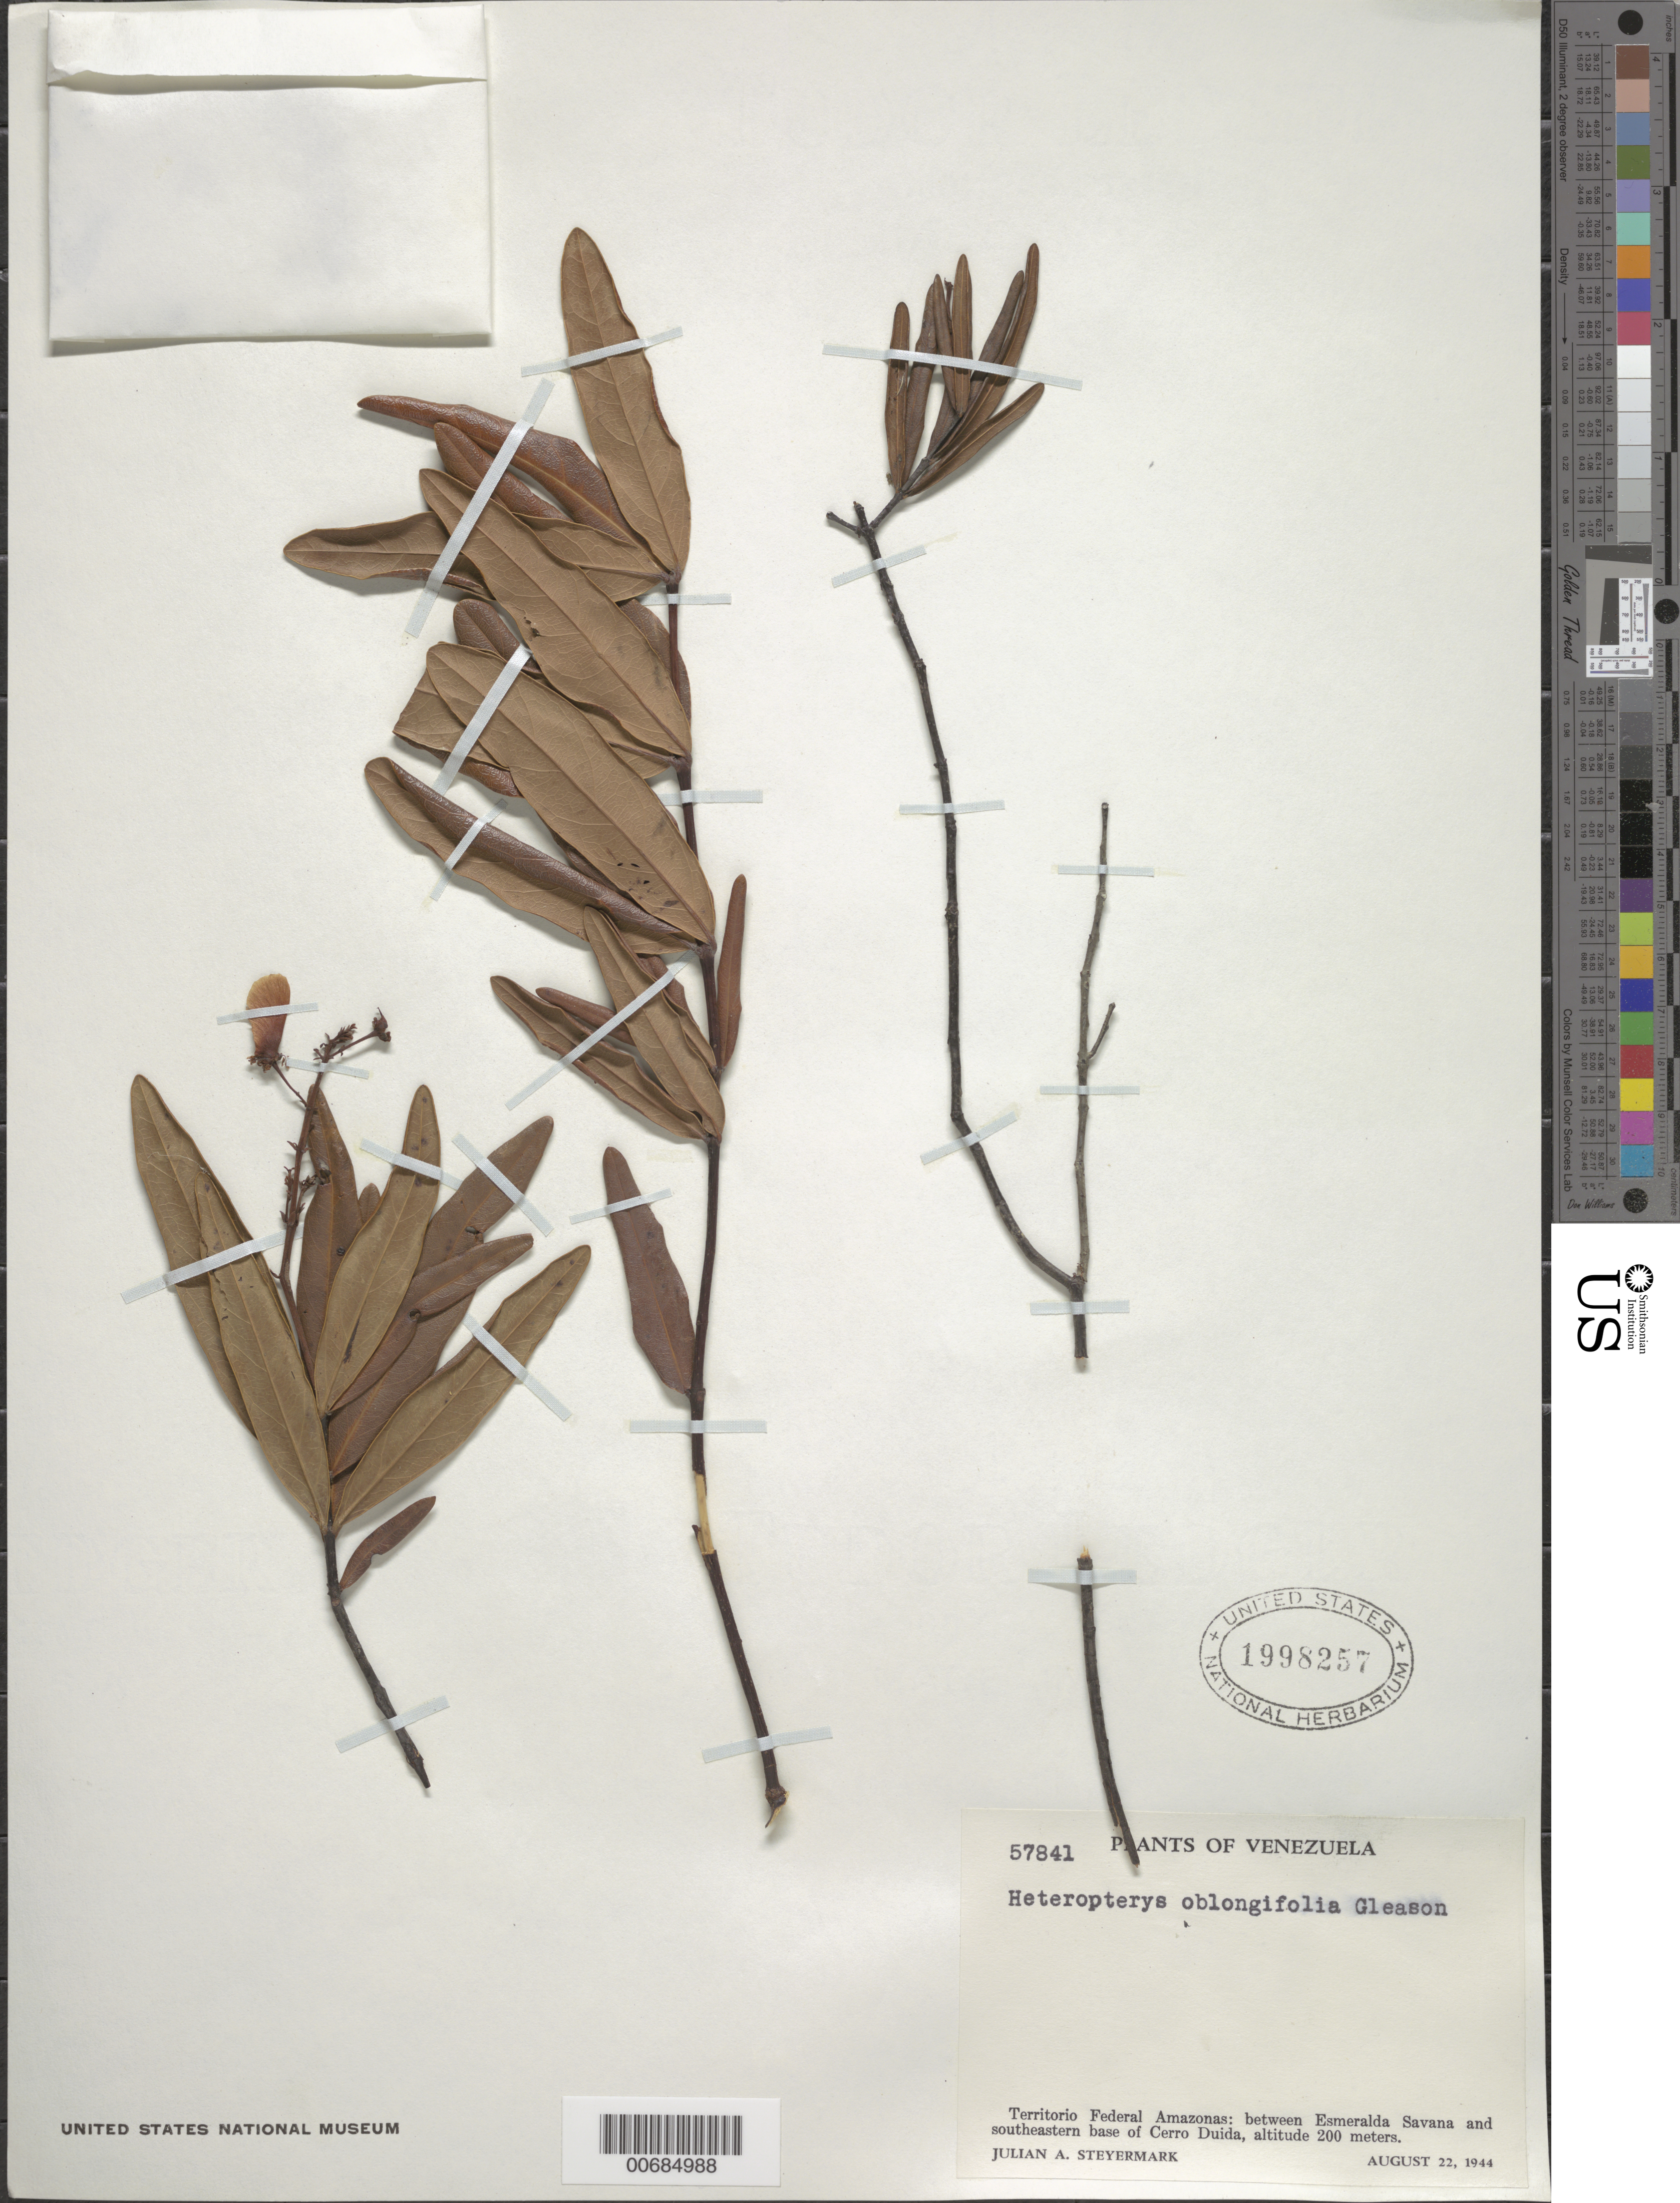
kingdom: Plantae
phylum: Tracheophyta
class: Magnoliopsida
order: Malpighiales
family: Malpighiaceae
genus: Heteropterys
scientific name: Heteropterys oblongifolia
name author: Gleason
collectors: J. Steyermark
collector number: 57841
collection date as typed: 22-Aug-44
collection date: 1944-08-22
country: Venezuela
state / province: Amazonas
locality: Cerro Duida, between Esmeralda Savanna and SE Cerro Duida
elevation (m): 200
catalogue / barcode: US 1998257